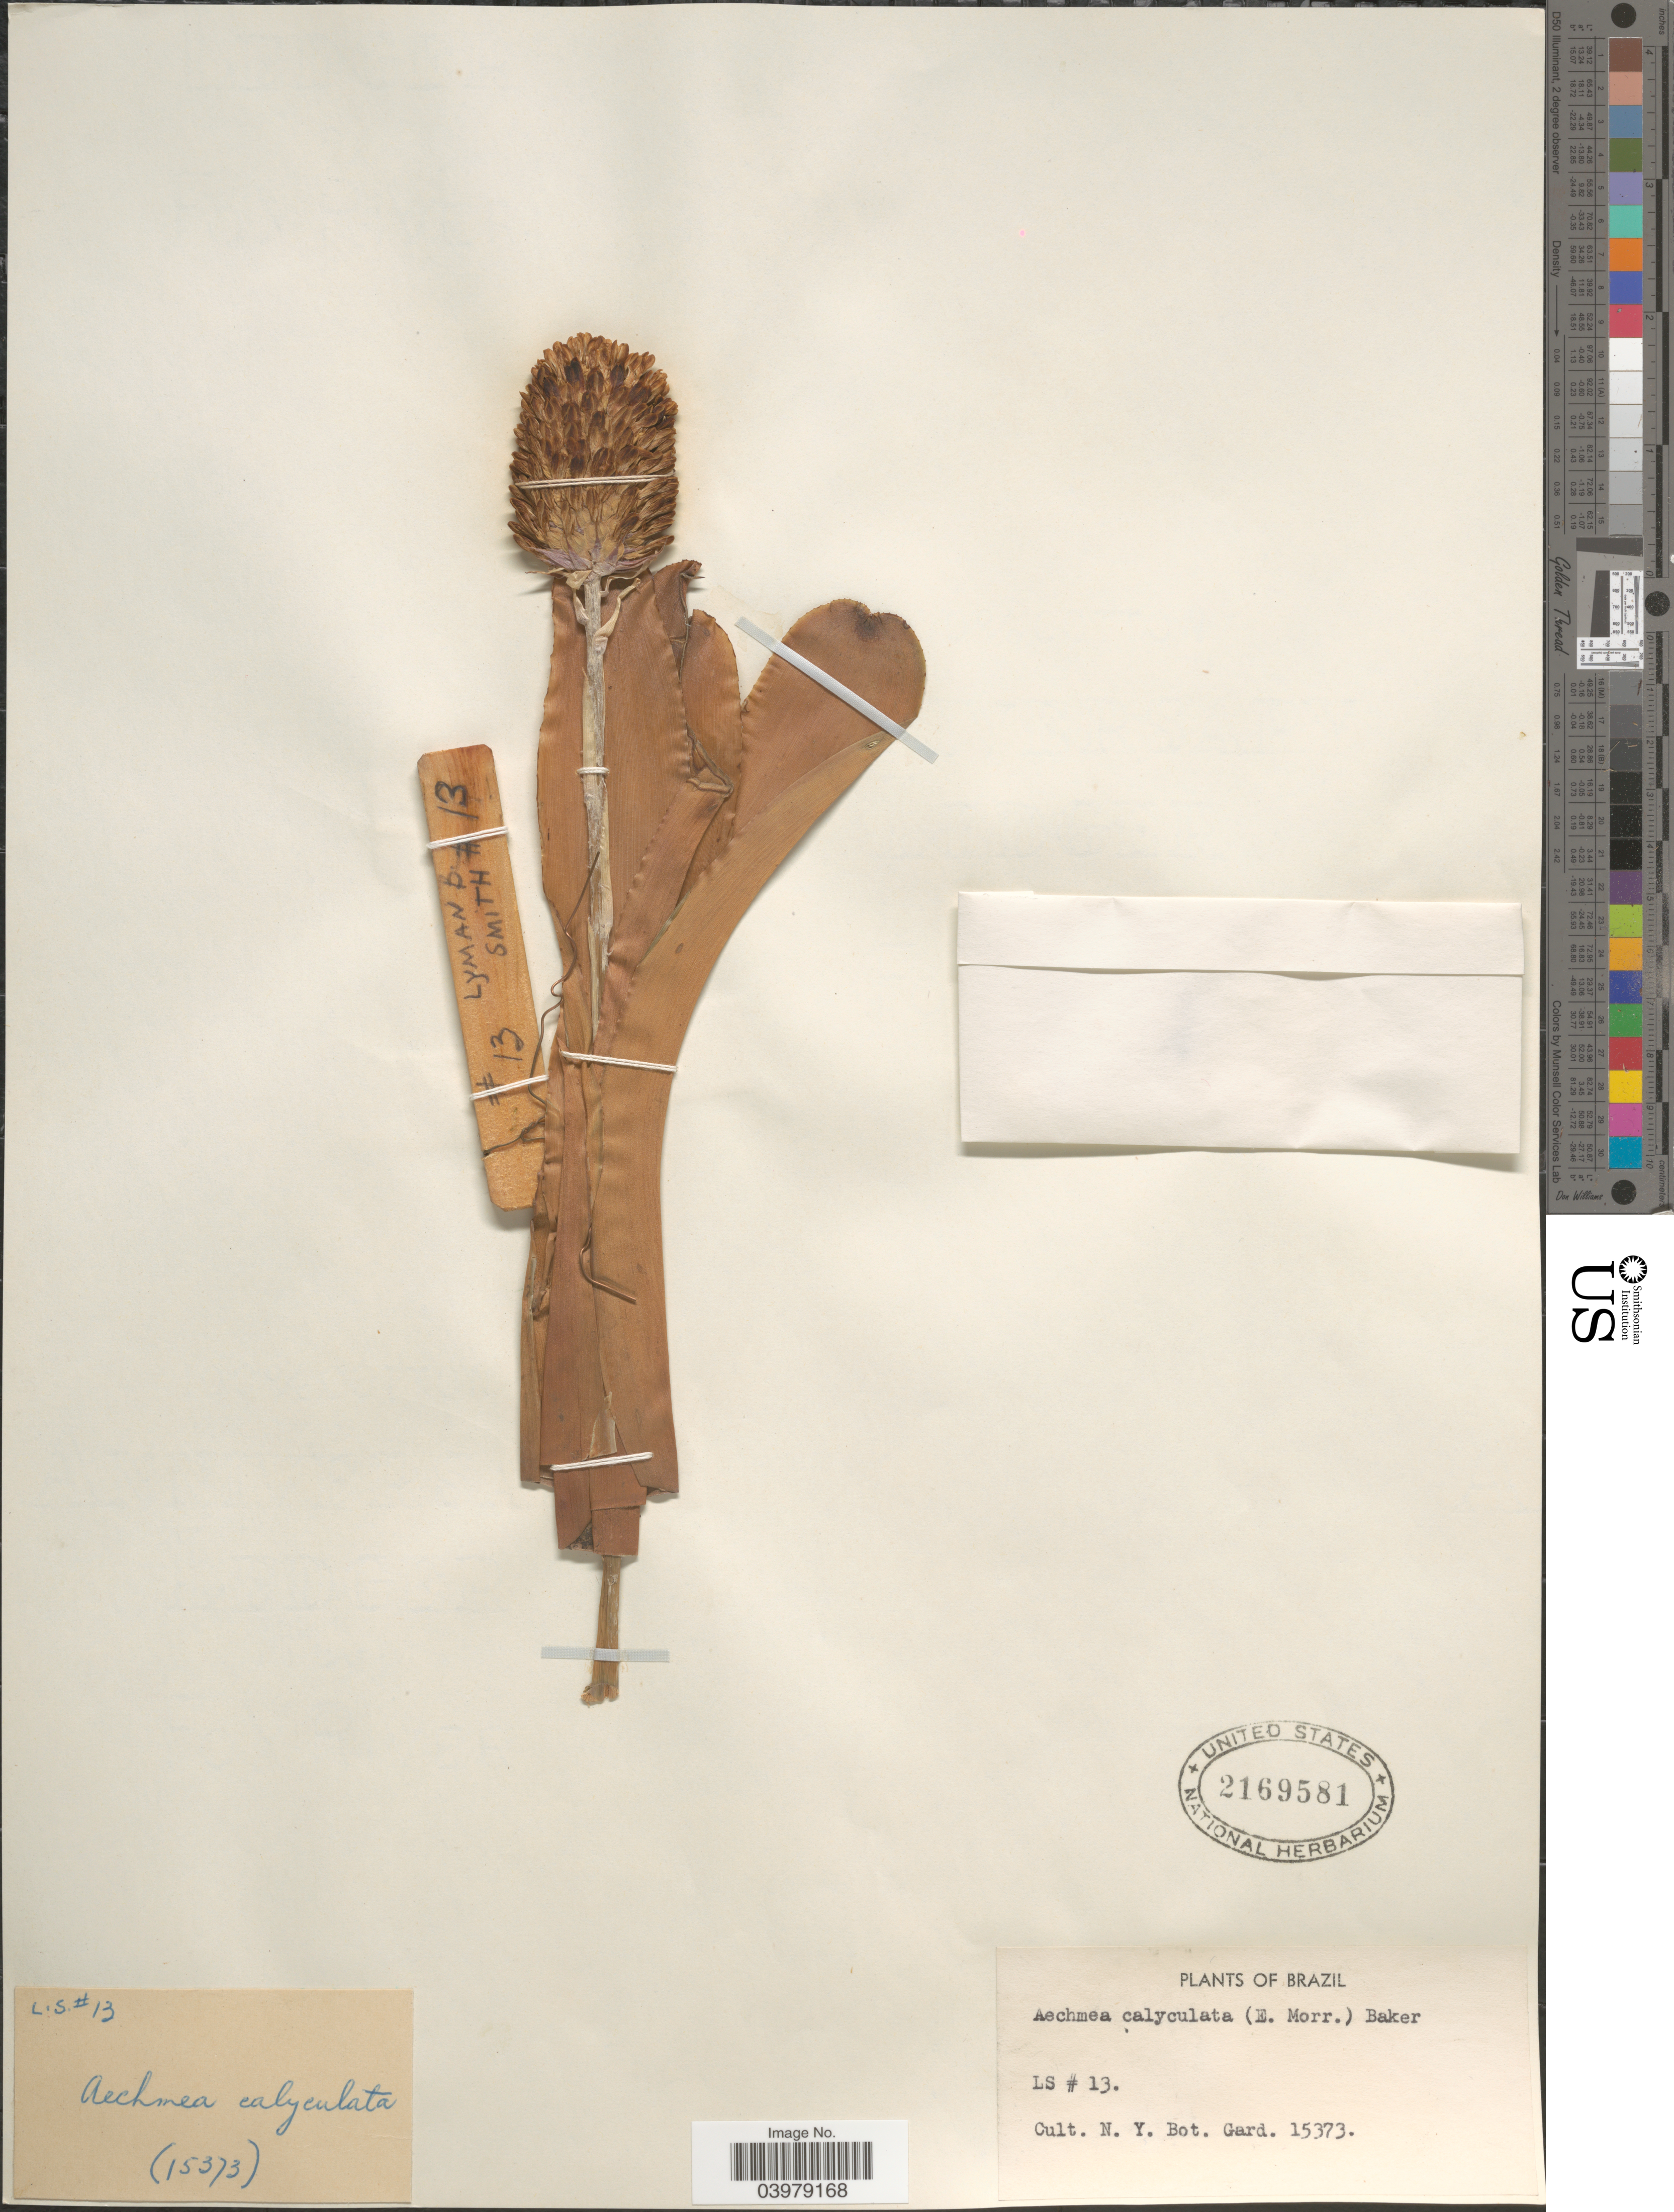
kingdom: Plantae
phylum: Tracheophyta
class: Liliopsida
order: Poales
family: Bromeliaceae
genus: Aechmea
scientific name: Aechmea calyculata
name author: (É. Morren) Baker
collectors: L. S.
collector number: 13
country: United States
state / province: New York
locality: N. Y. Bot. Gard.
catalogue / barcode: US 2169581